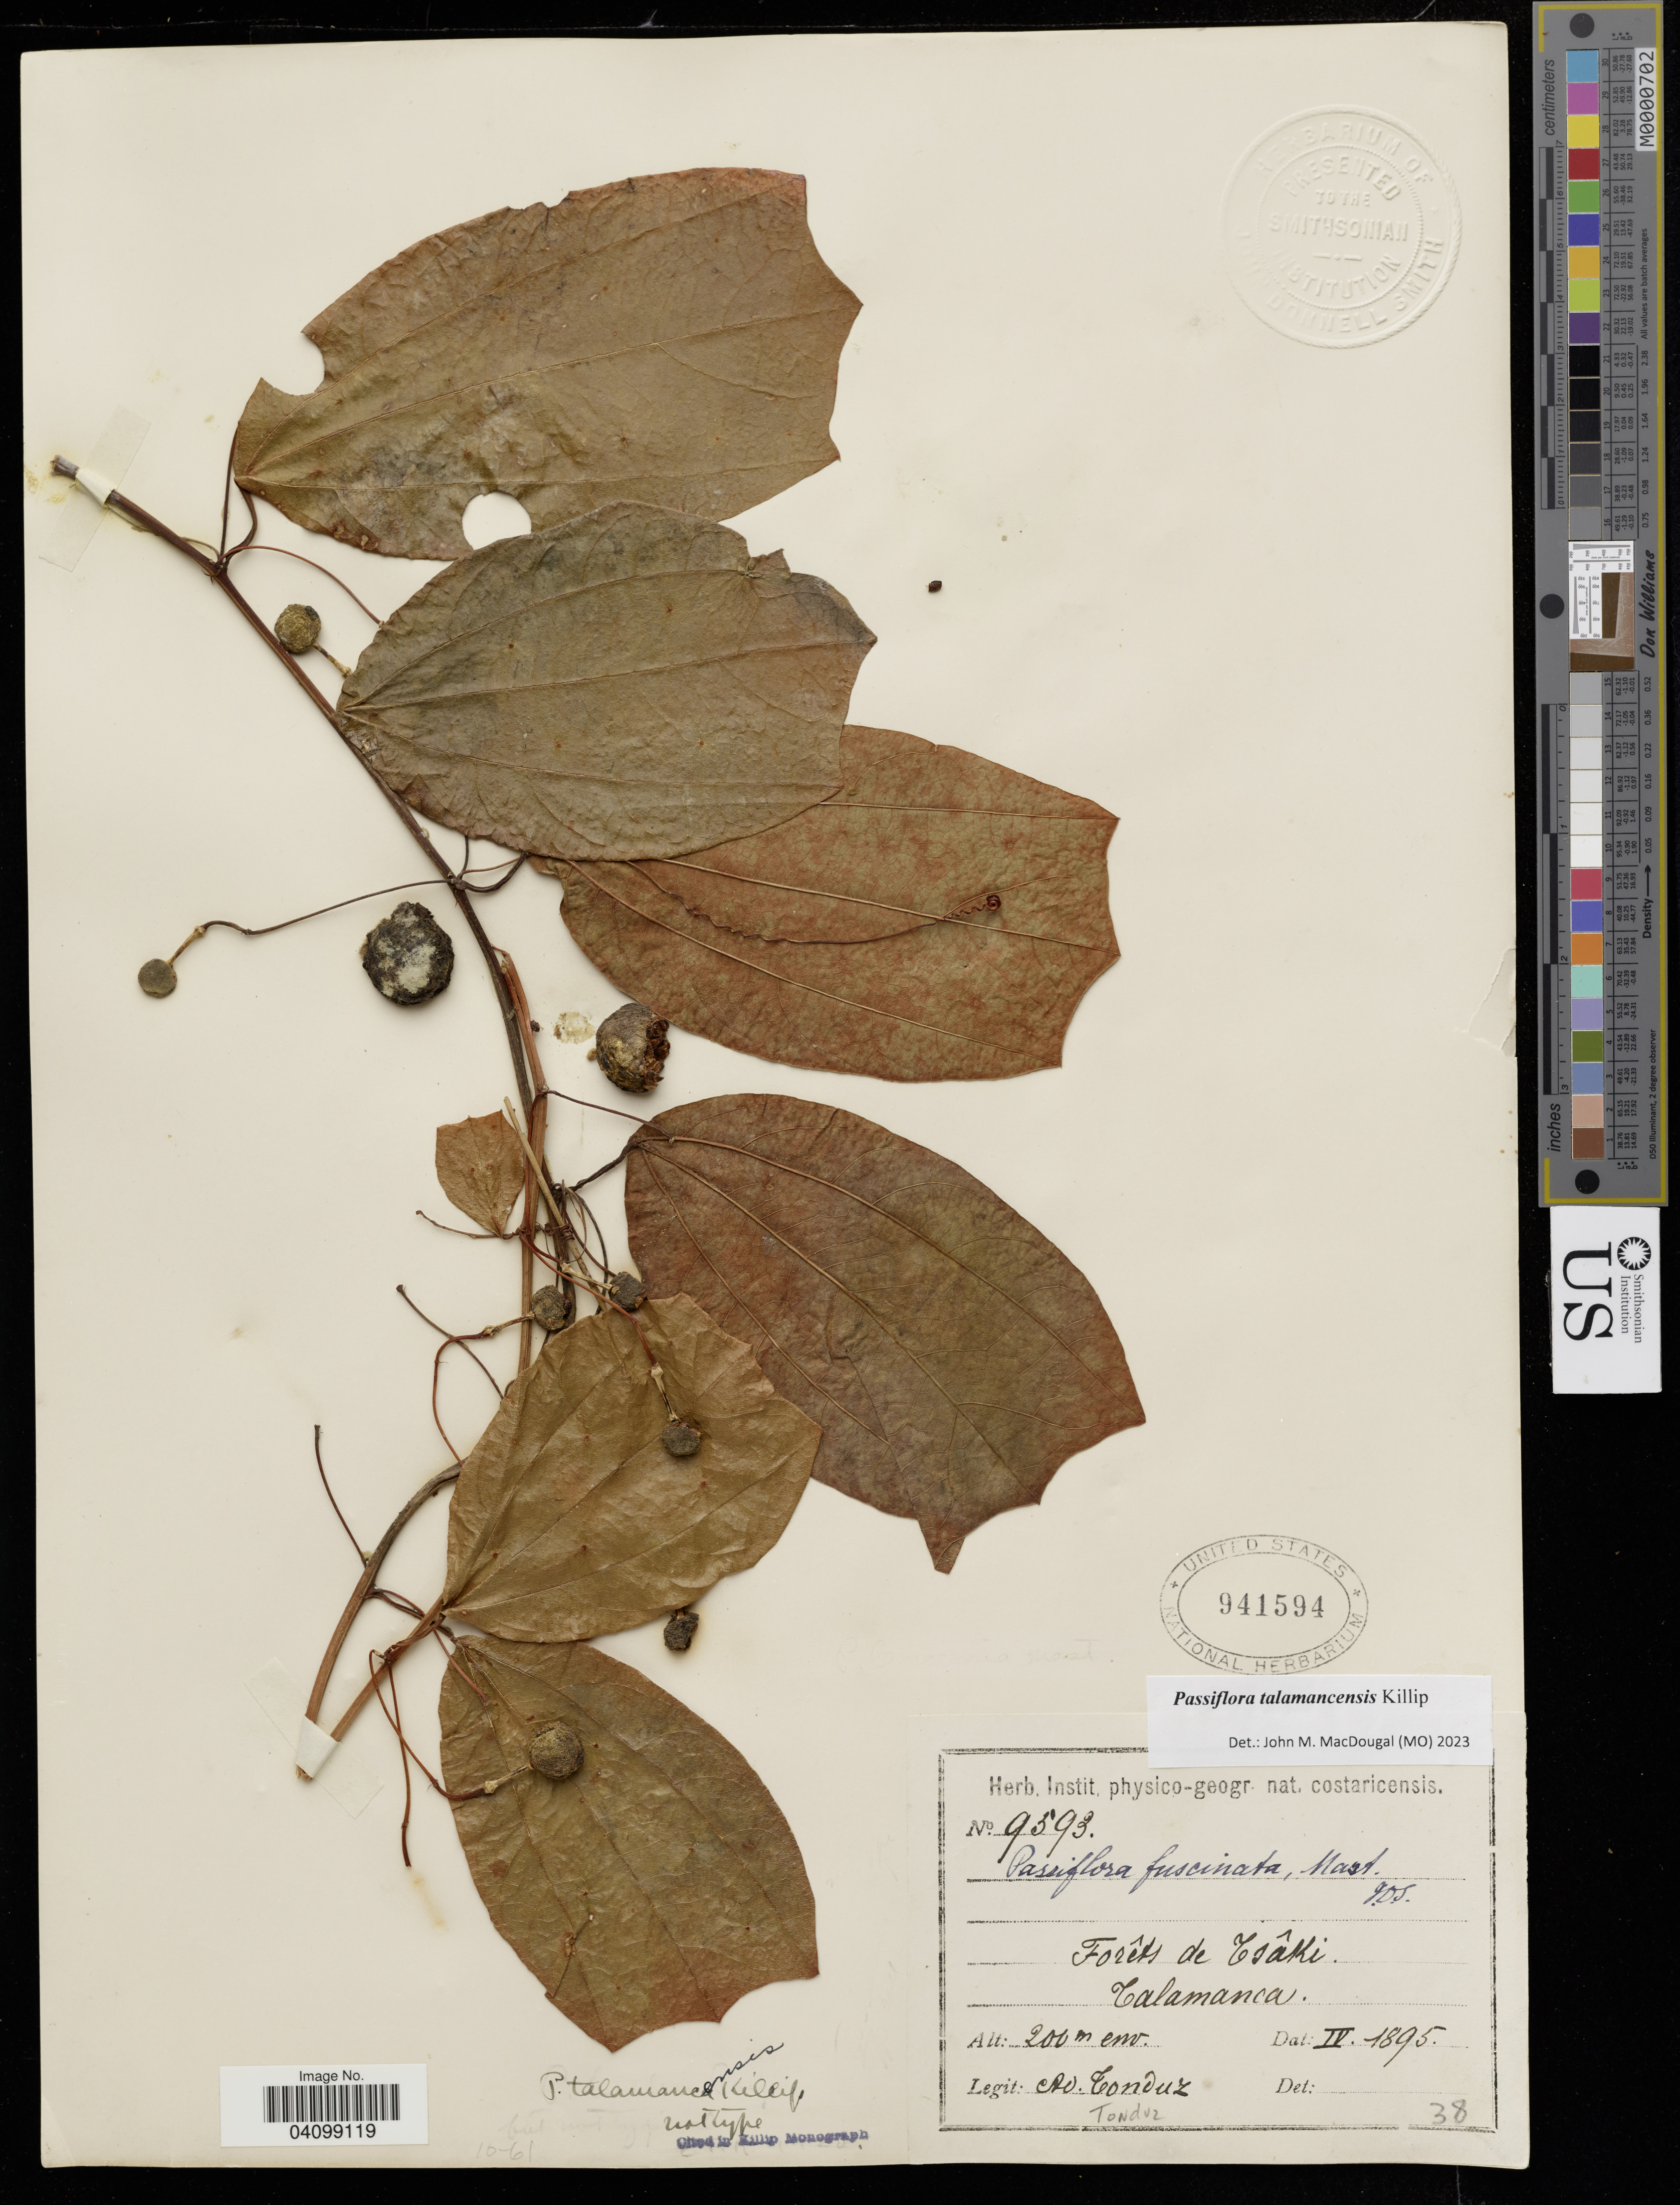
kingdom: Plantae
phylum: Tracheophyta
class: Magnoliopsida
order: Malpighiales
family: Passifloraceae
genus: Passiflora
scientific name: Passiflora fuscinata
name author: Mast. in Mart.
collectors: A. Tonduz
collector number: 9593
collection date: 1895-06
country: Costa Rica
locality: Salamanca.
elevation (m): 200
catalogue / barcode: US 941594